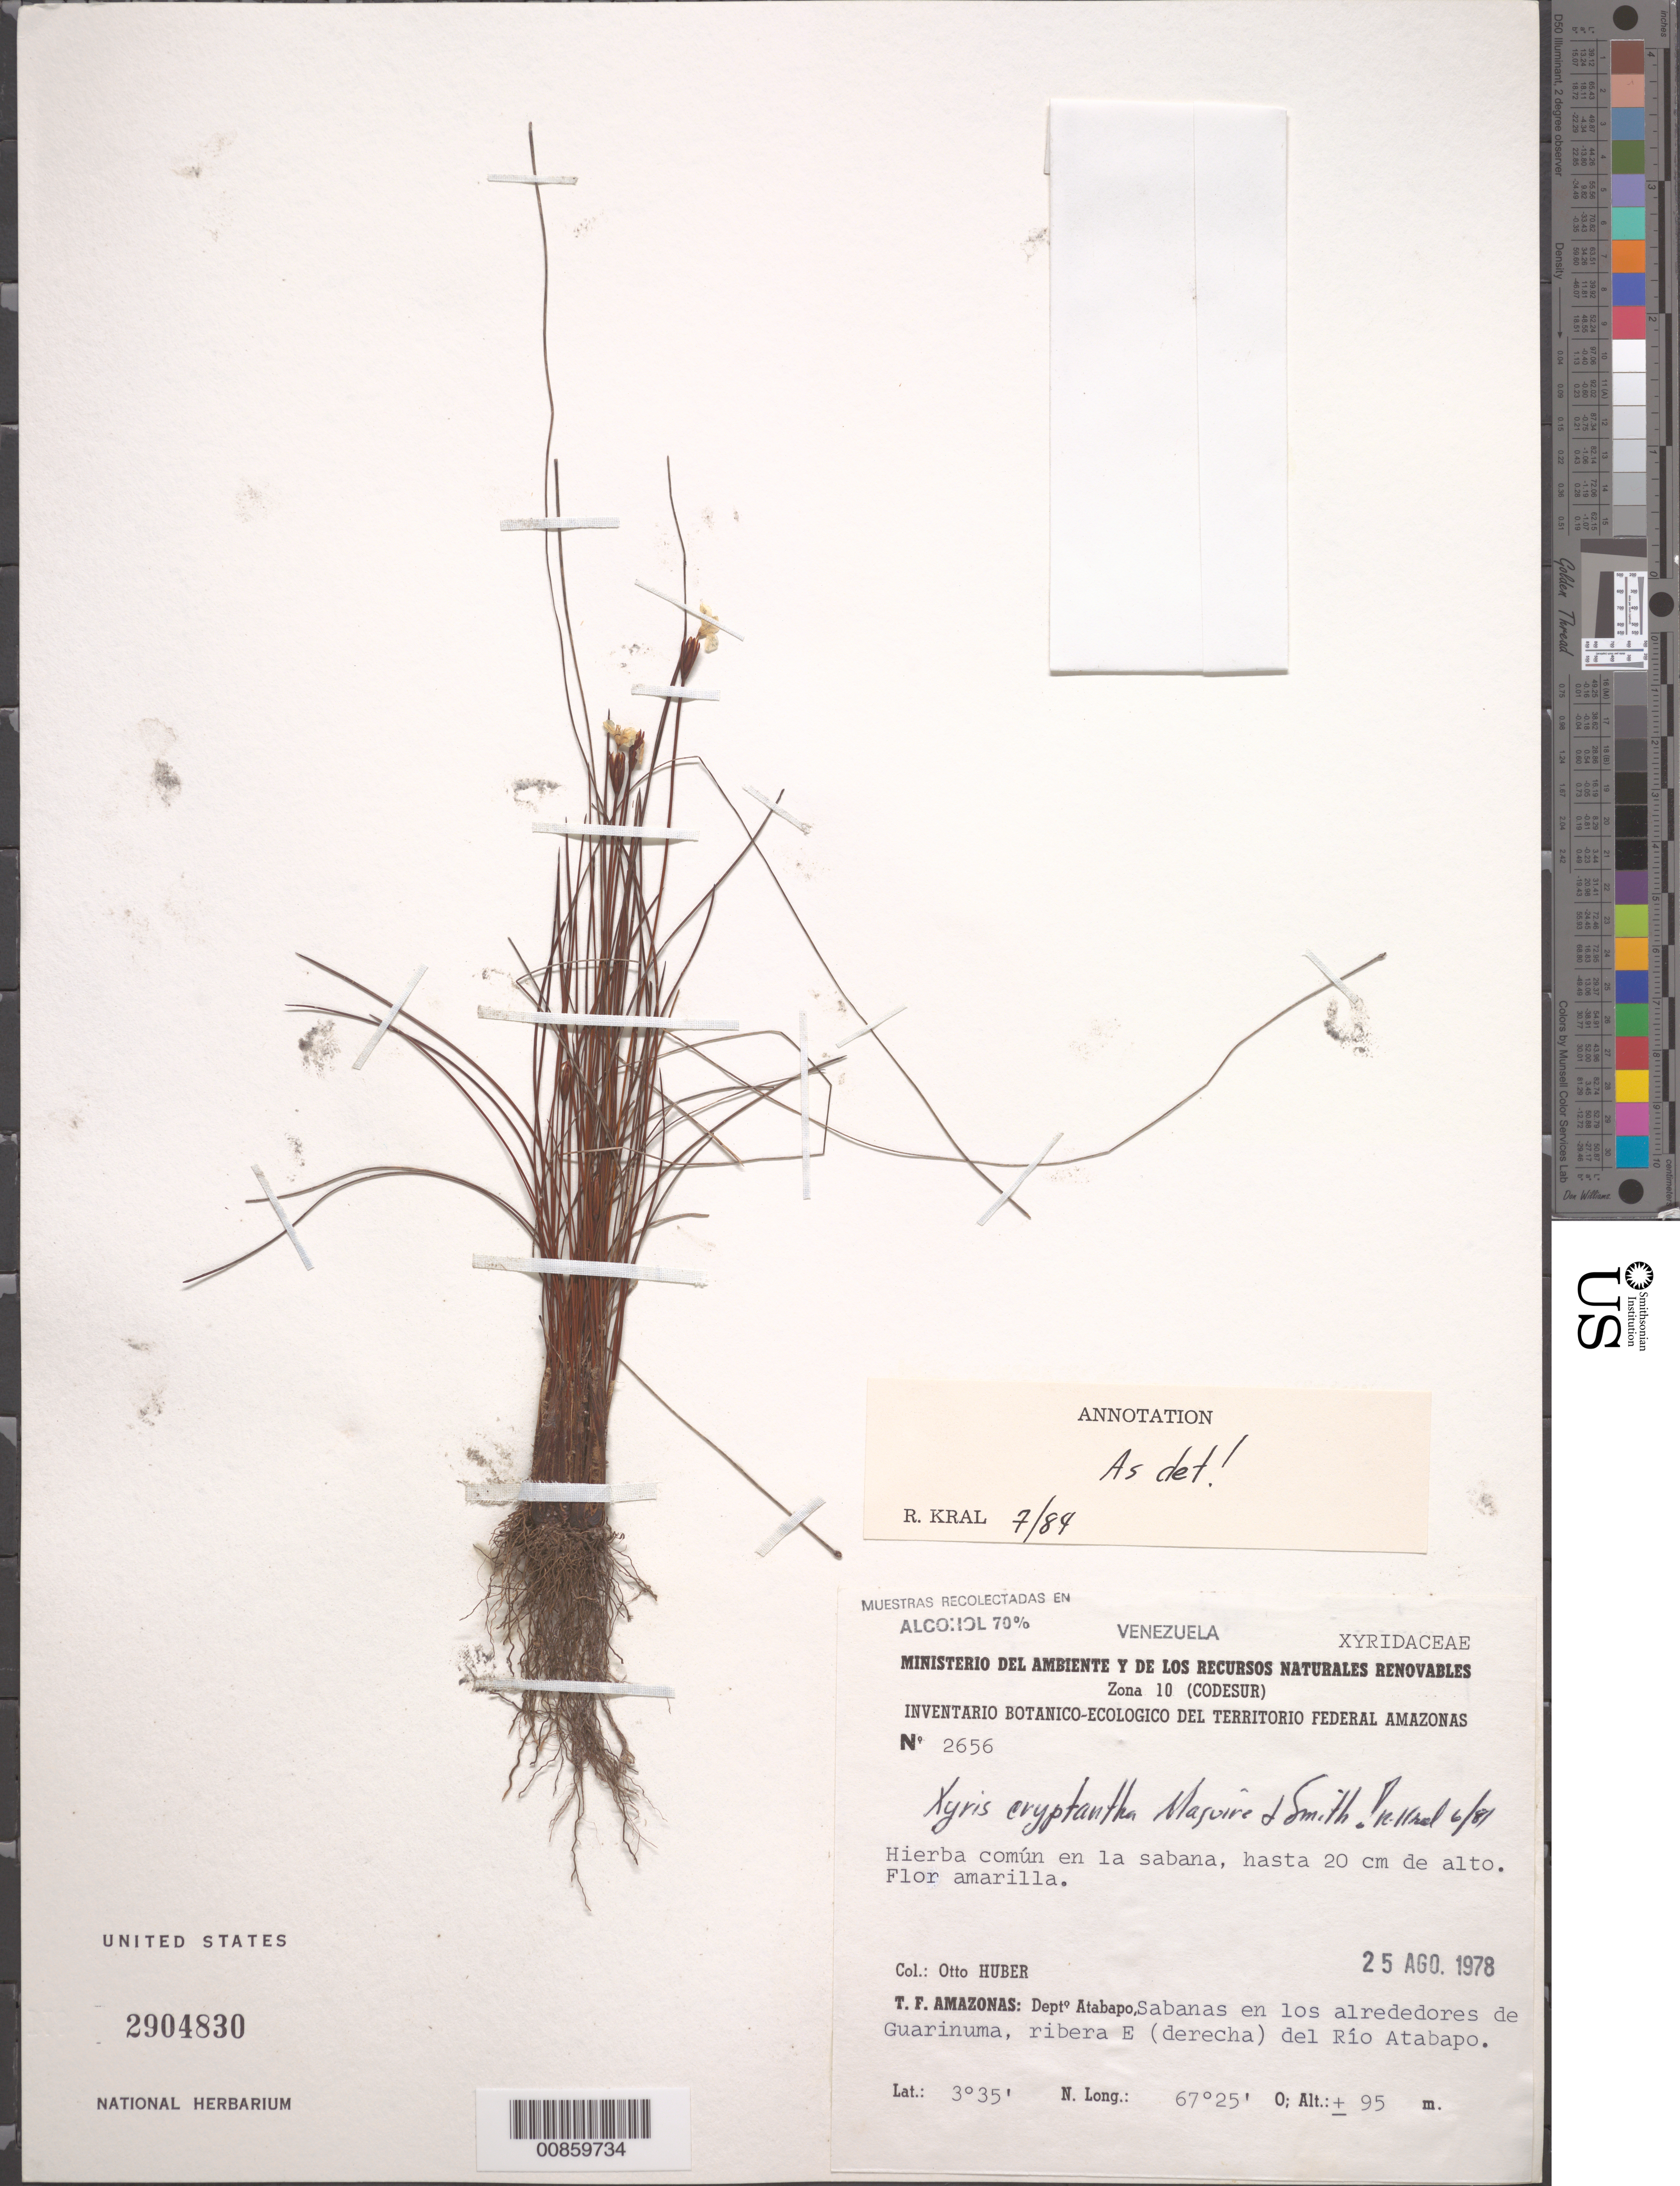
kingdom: Plantae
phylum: Tracheophyta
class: Liliopsida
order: Poales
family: Xyridaceae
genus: Xyris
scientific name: Xyris cryptantha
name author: Maguire & L.B. Sm.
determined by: Kral, Robert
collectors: O. Huber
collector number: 2656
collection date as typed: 25-Aug-78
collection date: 1978-08-25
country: Venezuela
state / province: Amazonas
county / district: Atabapo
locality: Guarinuma, E del Río Atabapo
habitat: Sabana.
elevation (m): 95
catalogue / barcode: US 2904830